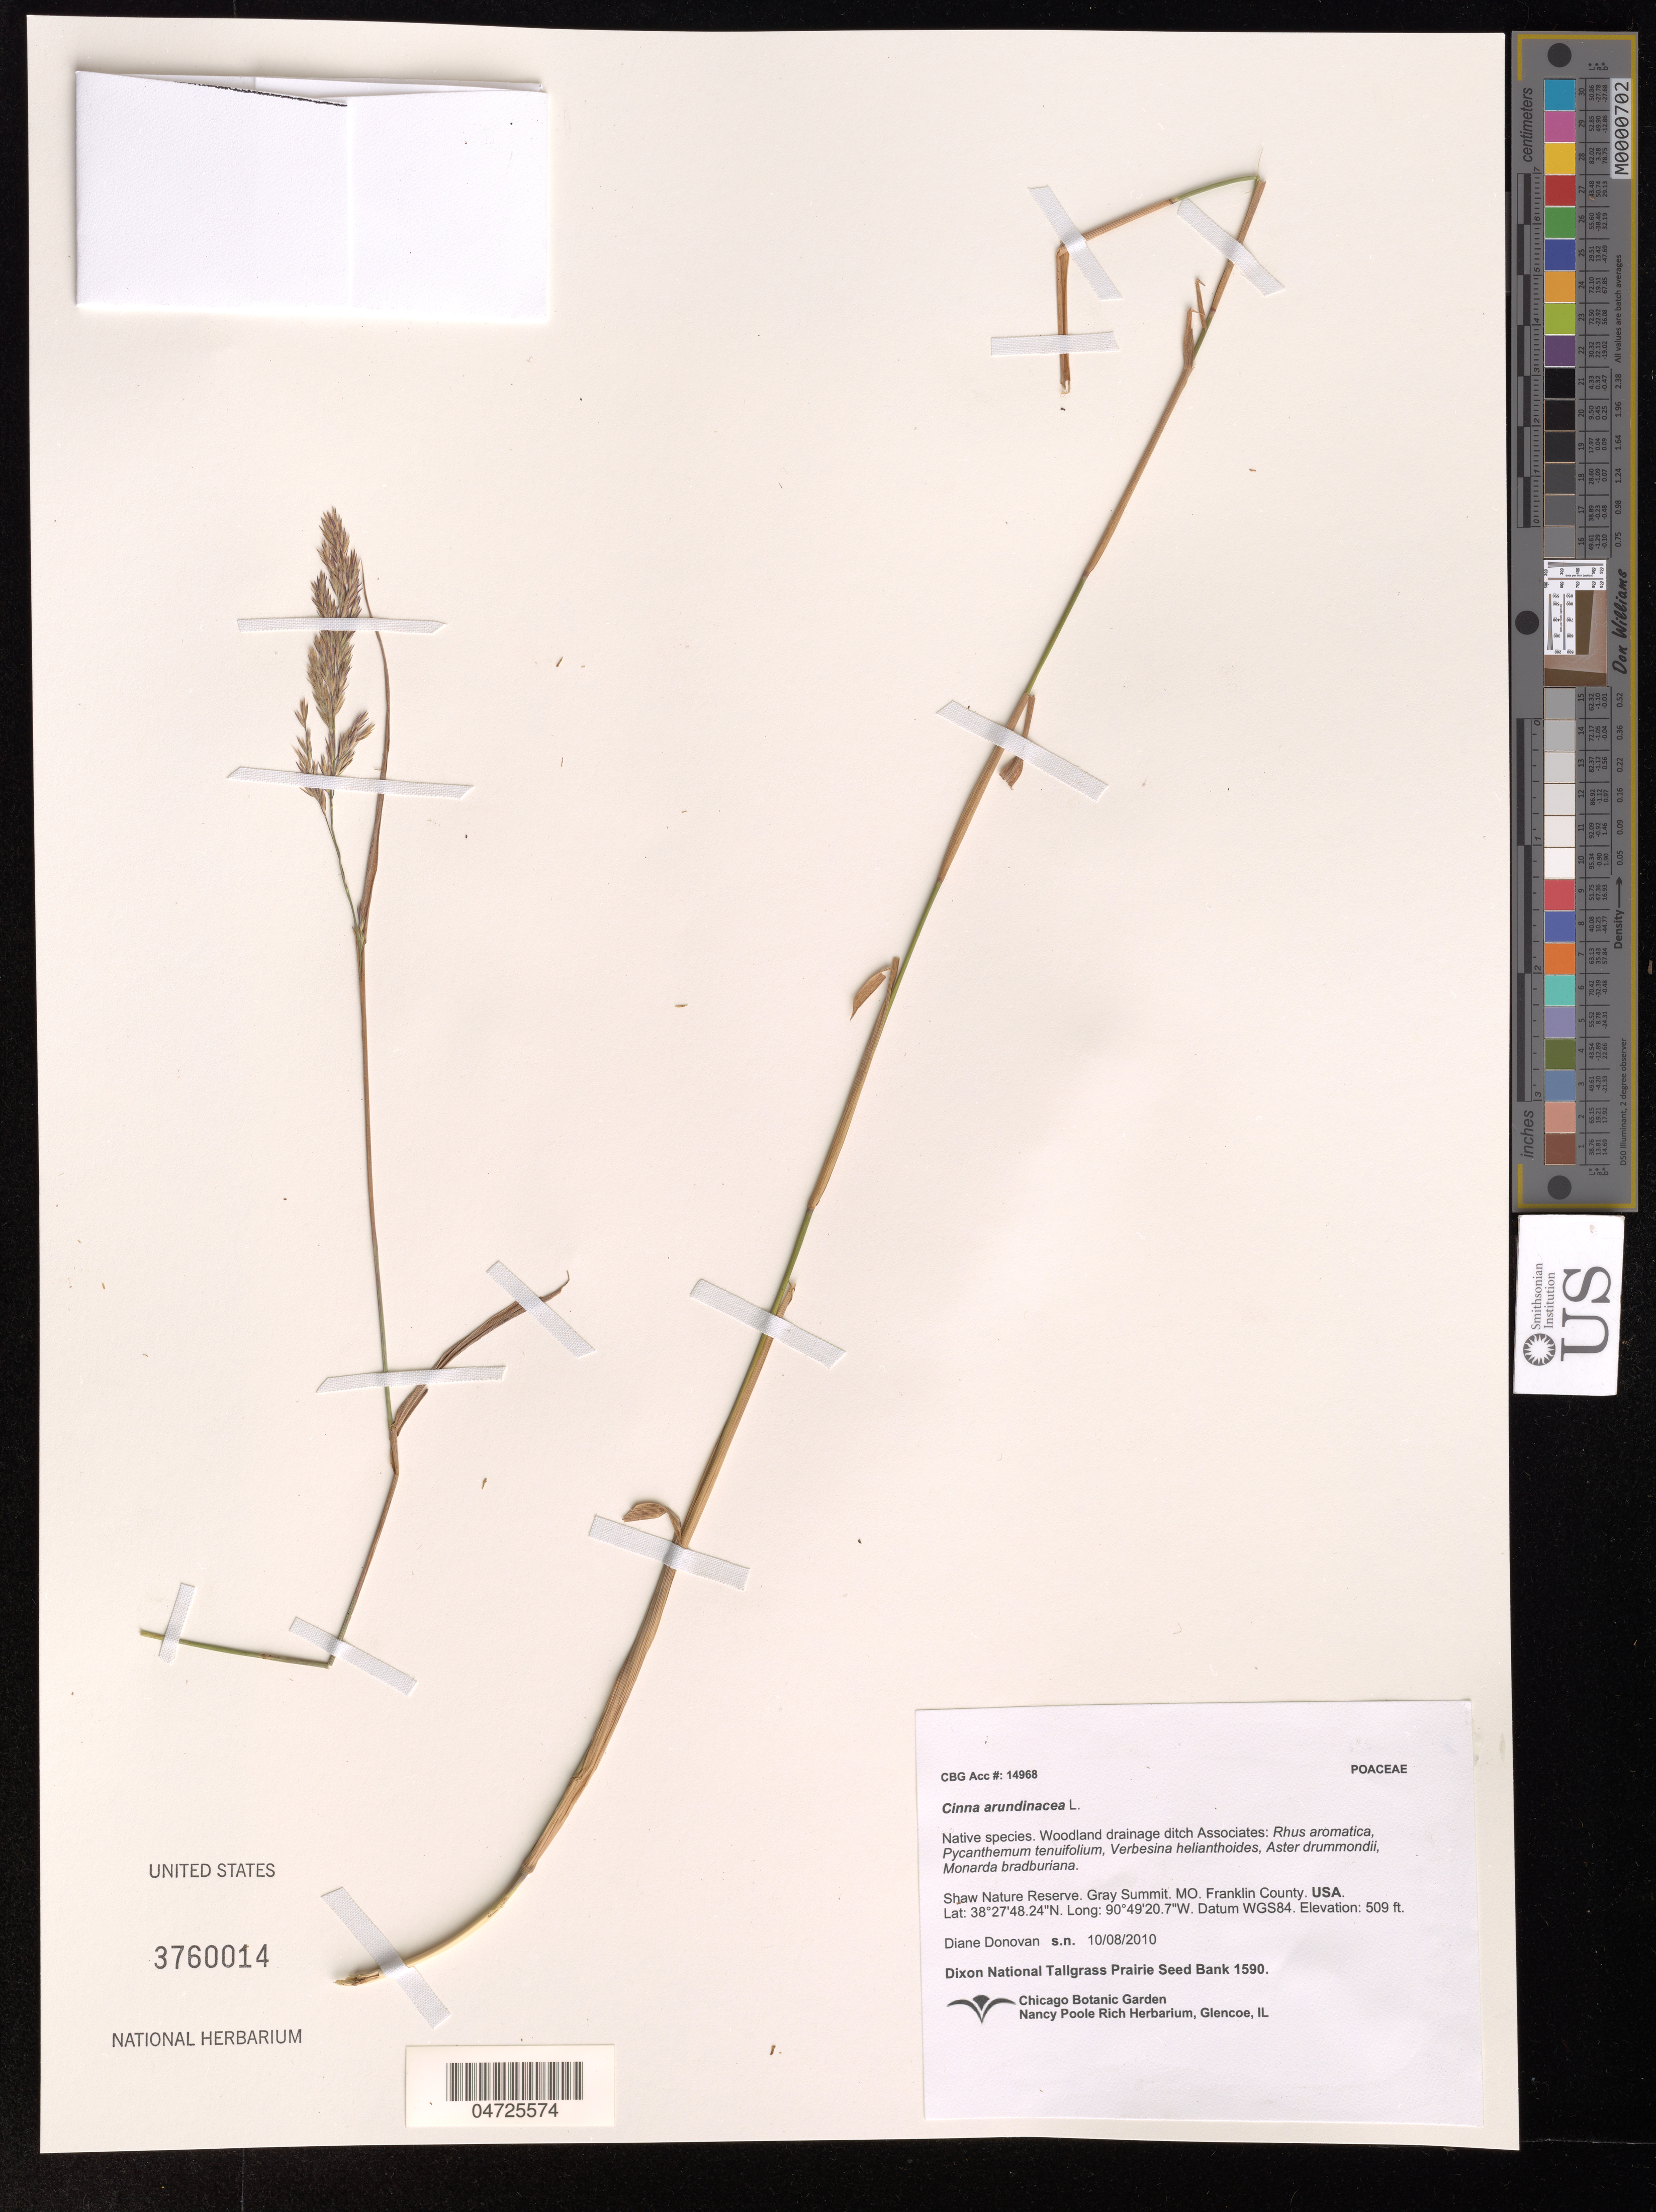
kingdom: Plantae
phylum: Tracheophyta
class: Liliopsida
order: Poales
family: Poaceae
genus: Cinna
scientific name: Cinna arundinacea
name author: L.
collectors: D. Donovan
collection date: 2010-10-08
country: United States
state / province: Missouri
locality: Shaw Nature Reserve. Gray Summit. Franklin County. Datum WGS84.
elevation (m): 155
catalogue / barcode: US 3760014